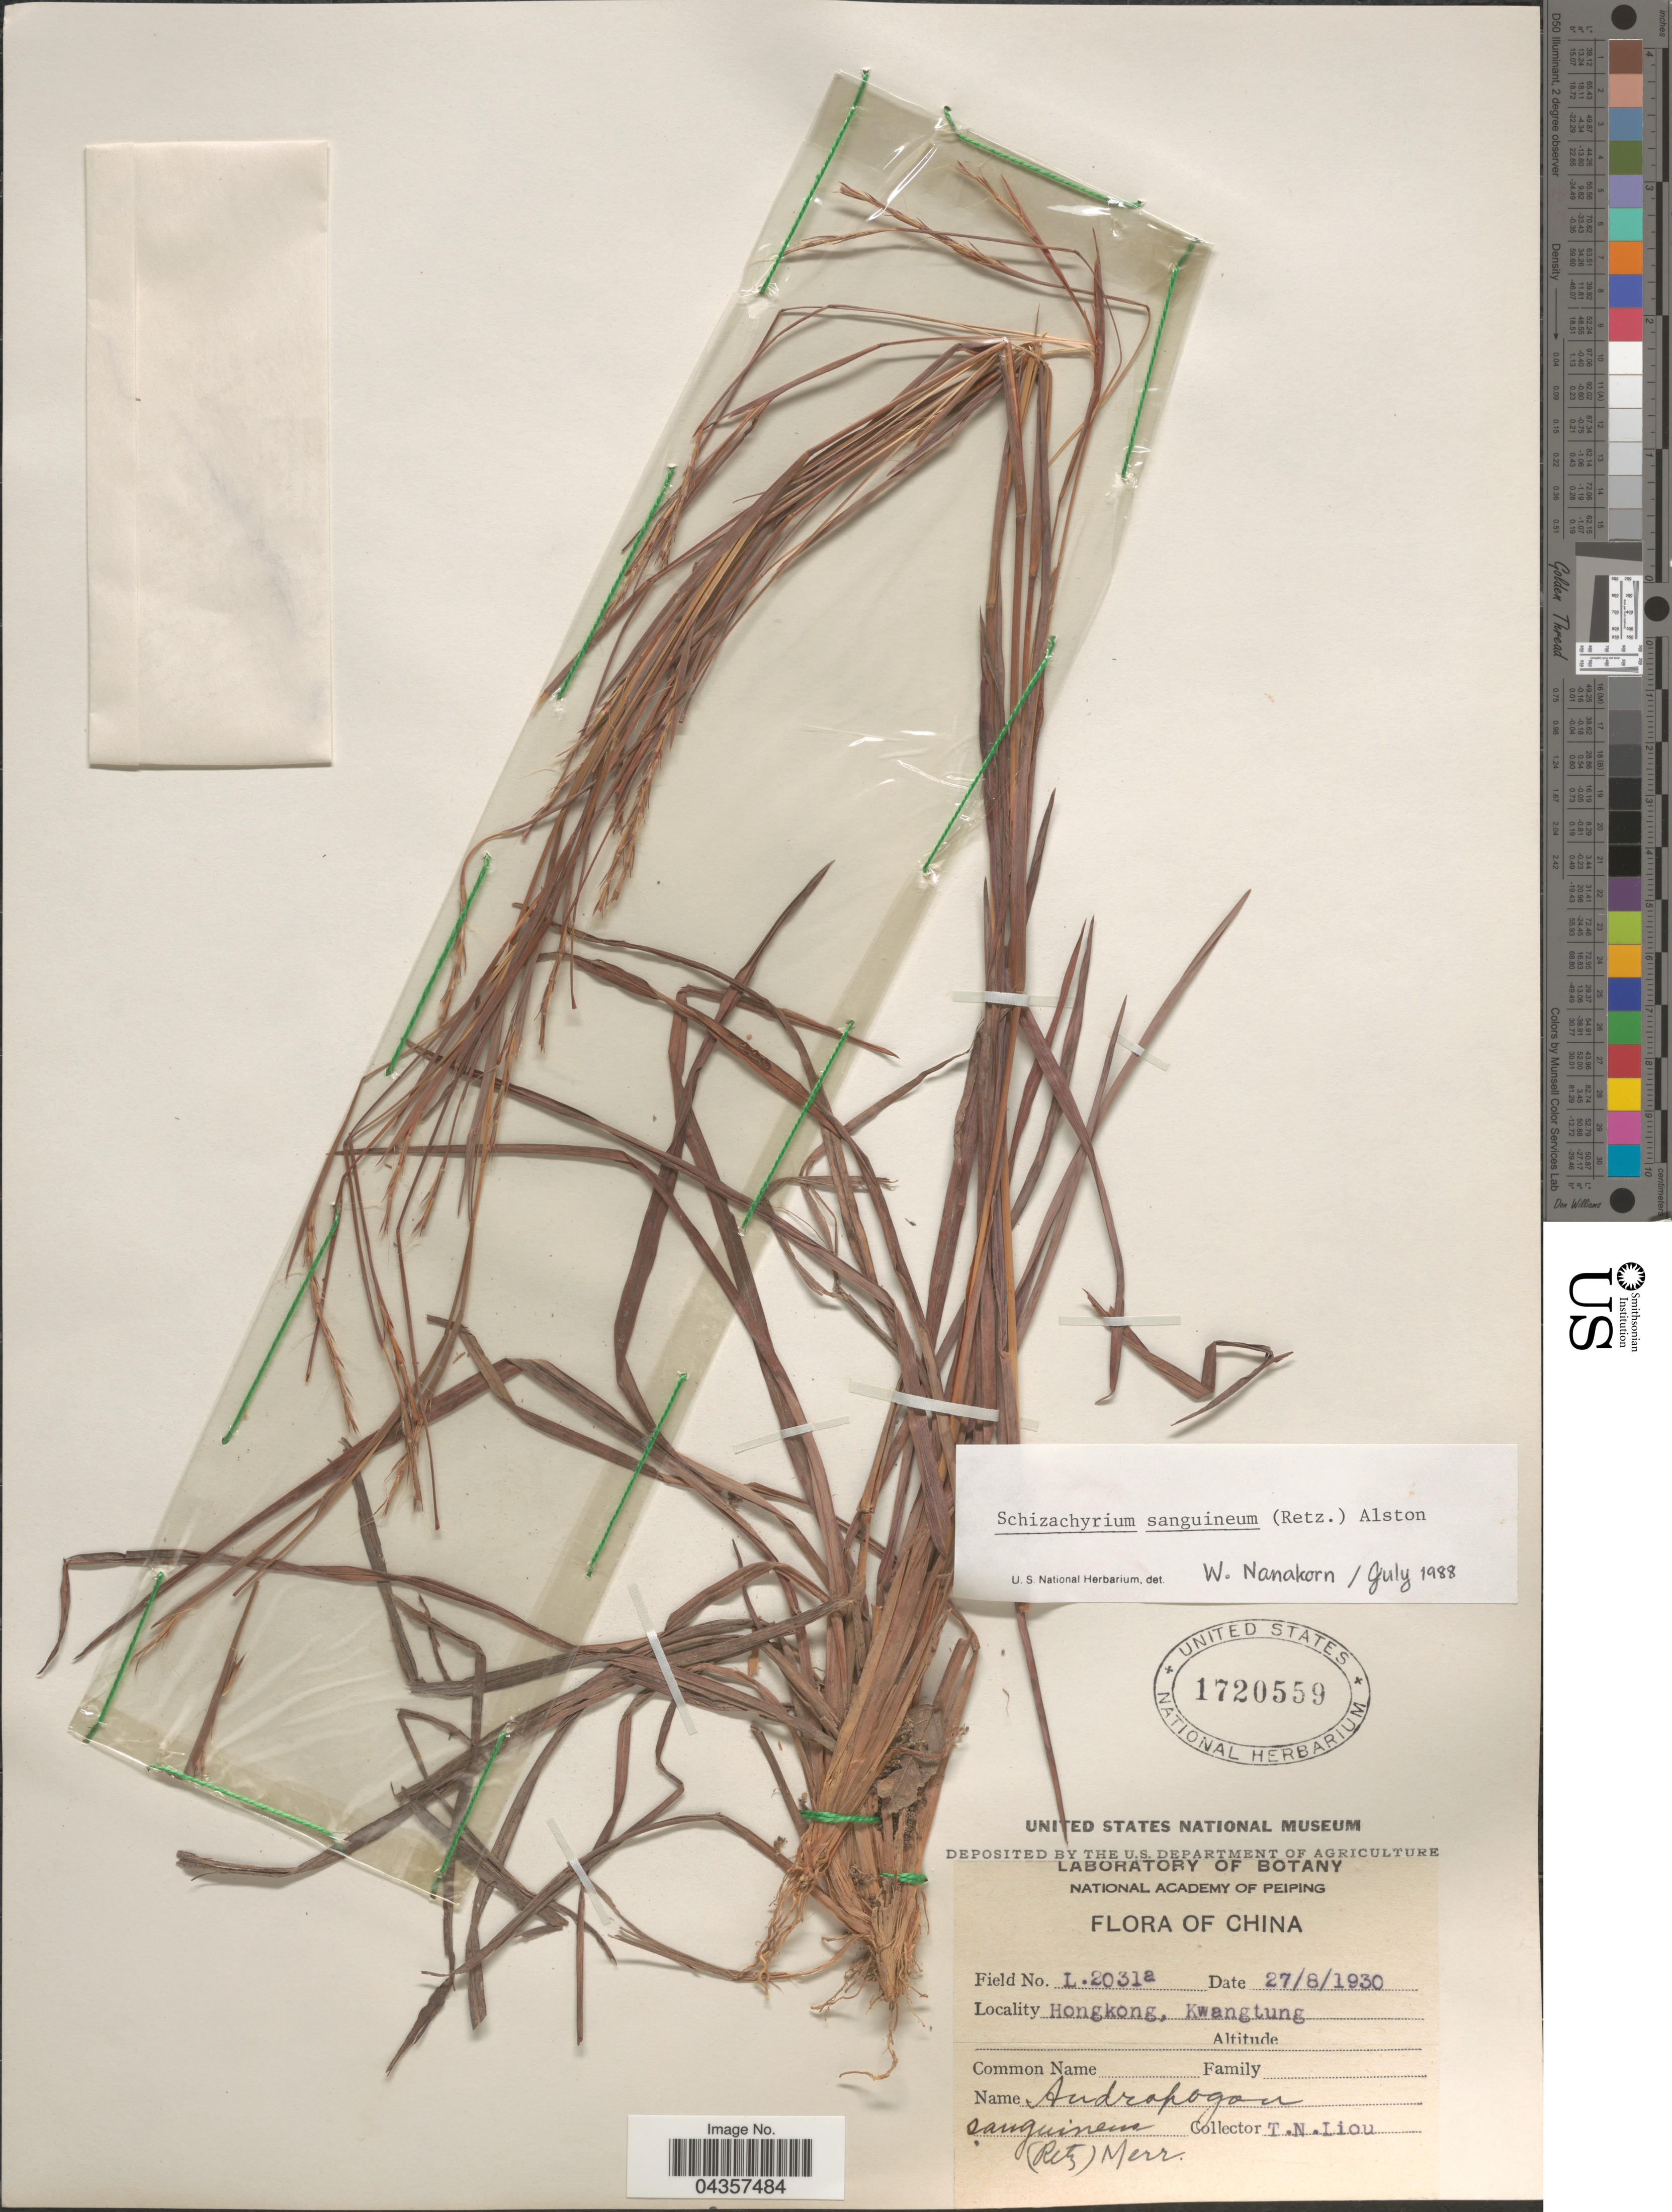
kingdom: Plantae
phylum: Tracheophyta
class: Liliopsida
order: Poales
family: Poaceae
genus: Schizachyrium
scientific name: Schizachyrium sanguineum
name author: (Retz.) Alston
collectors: T. N. Liou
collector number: L2031a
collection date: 1930-08-27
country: China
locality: Hongkong, Kwangtung.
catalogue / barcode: US 1720559